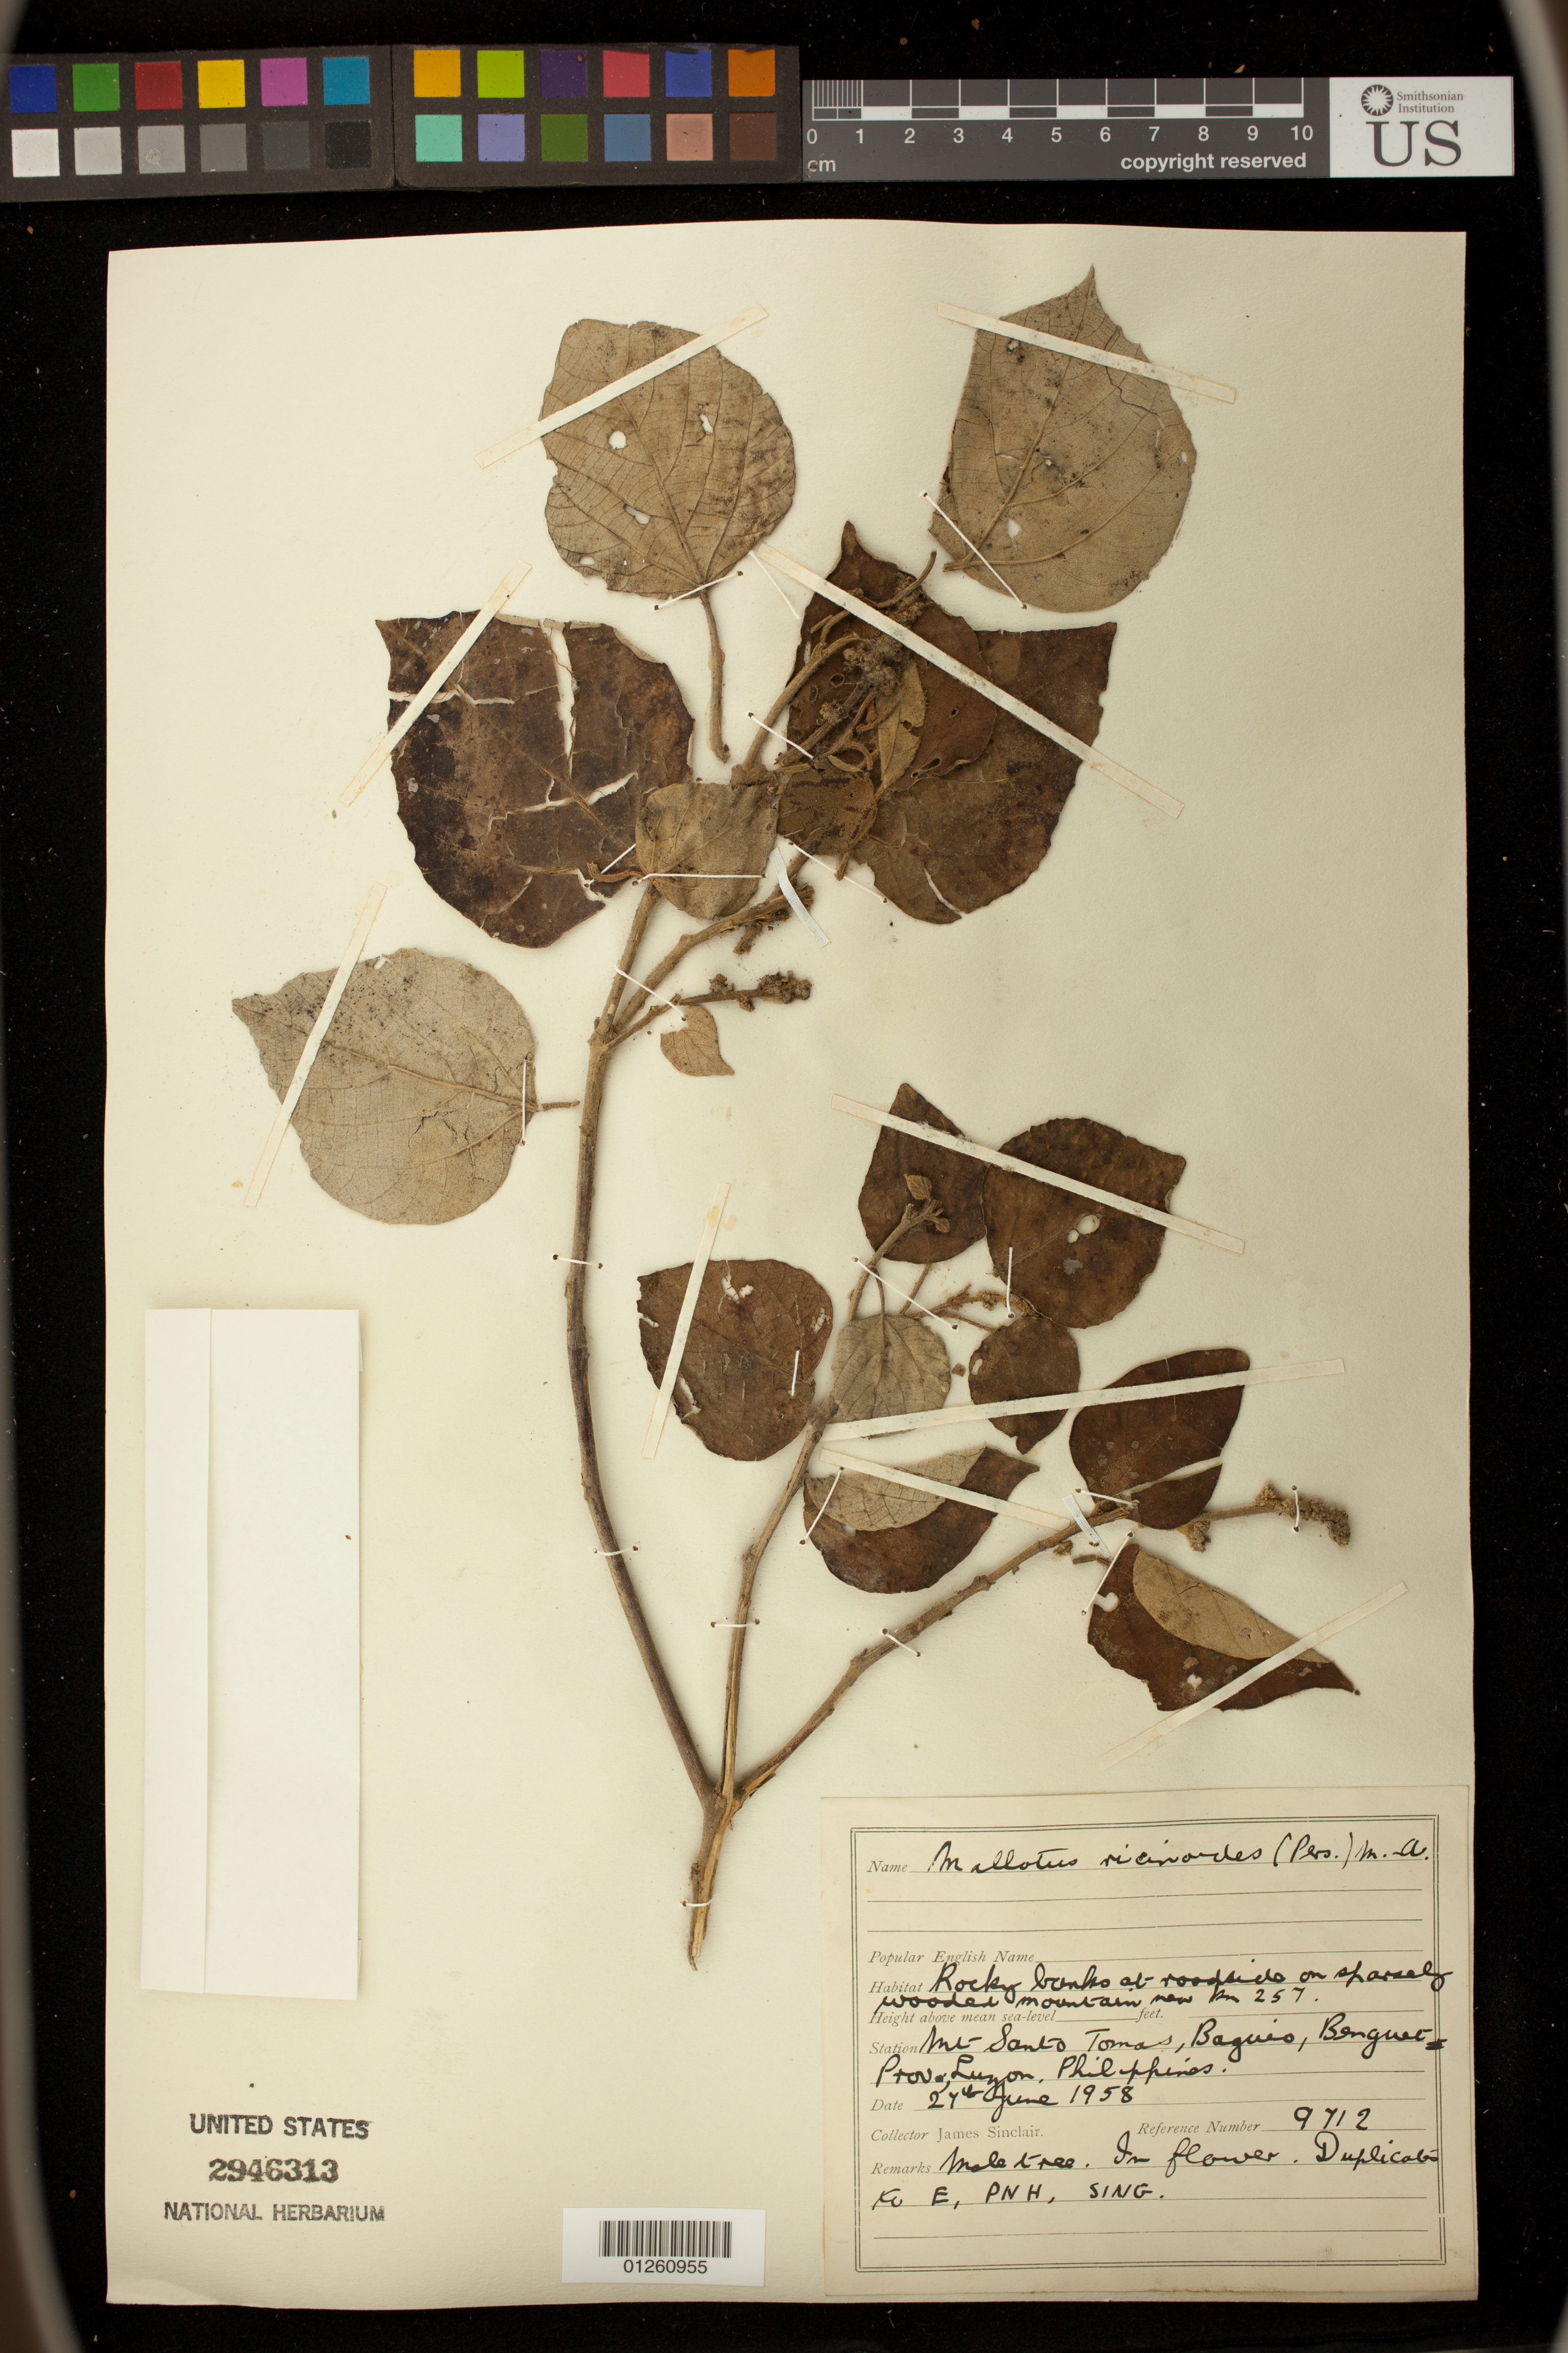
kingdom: Plantae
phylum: Tracheophyta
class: Magnoliopsida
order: Malpighiales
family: Euphorbiaceae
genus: Mallotus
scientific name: Mallotus ricinoides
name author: (Pers.) Müll. Arg.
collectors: J. Sinclair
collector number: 9712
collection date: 1958-06-27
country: Philippines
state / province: Cordillera (Administrative Region)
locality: Mt. Santo Tomas, Baguio, Benguet Prov., Luzon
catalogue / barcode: US 2946313